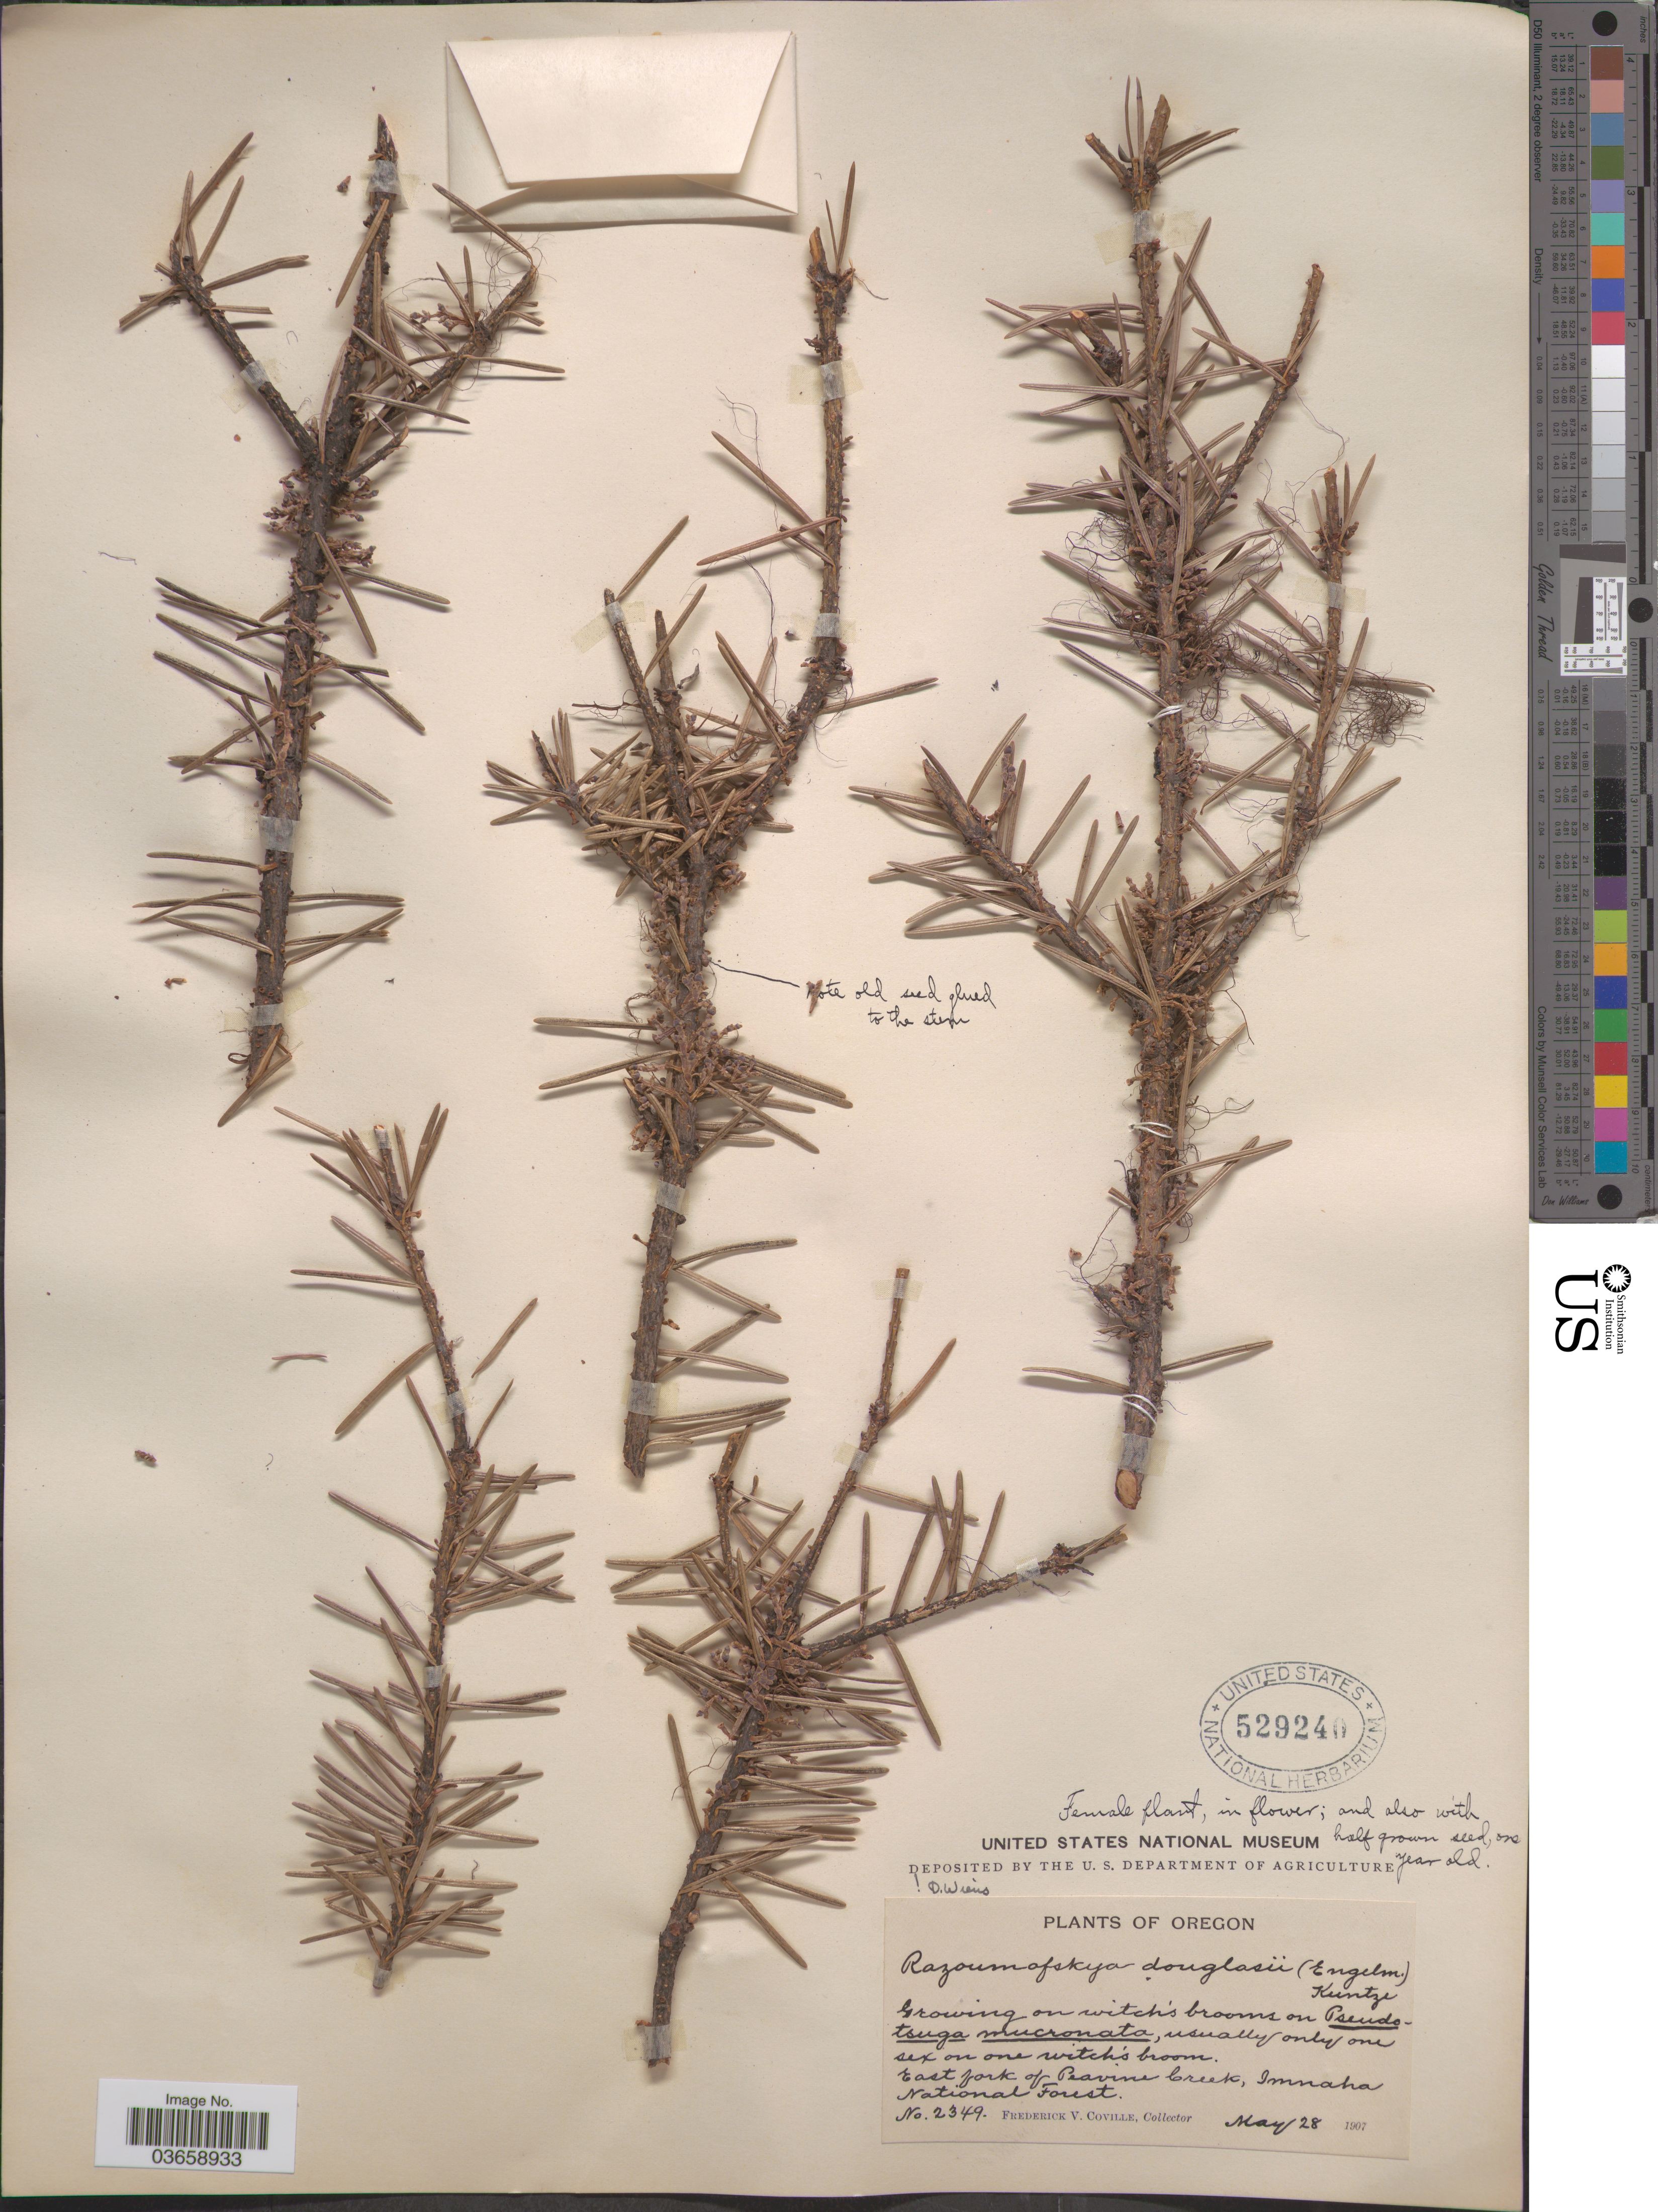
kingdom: Plantae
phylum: Tracheophyta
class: Magnoliopsida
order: Santalales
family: Viscaceae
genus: Arceuthobium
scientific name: Arceuthobium douglasii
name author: Engelm. in G.M. Wheeler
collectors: F. V. Coville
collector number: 2349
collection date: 1907-05-28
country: United States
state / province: Oregon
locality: East fork of Peavine Creek, Imnaha National Forest.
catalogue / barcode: US 529240